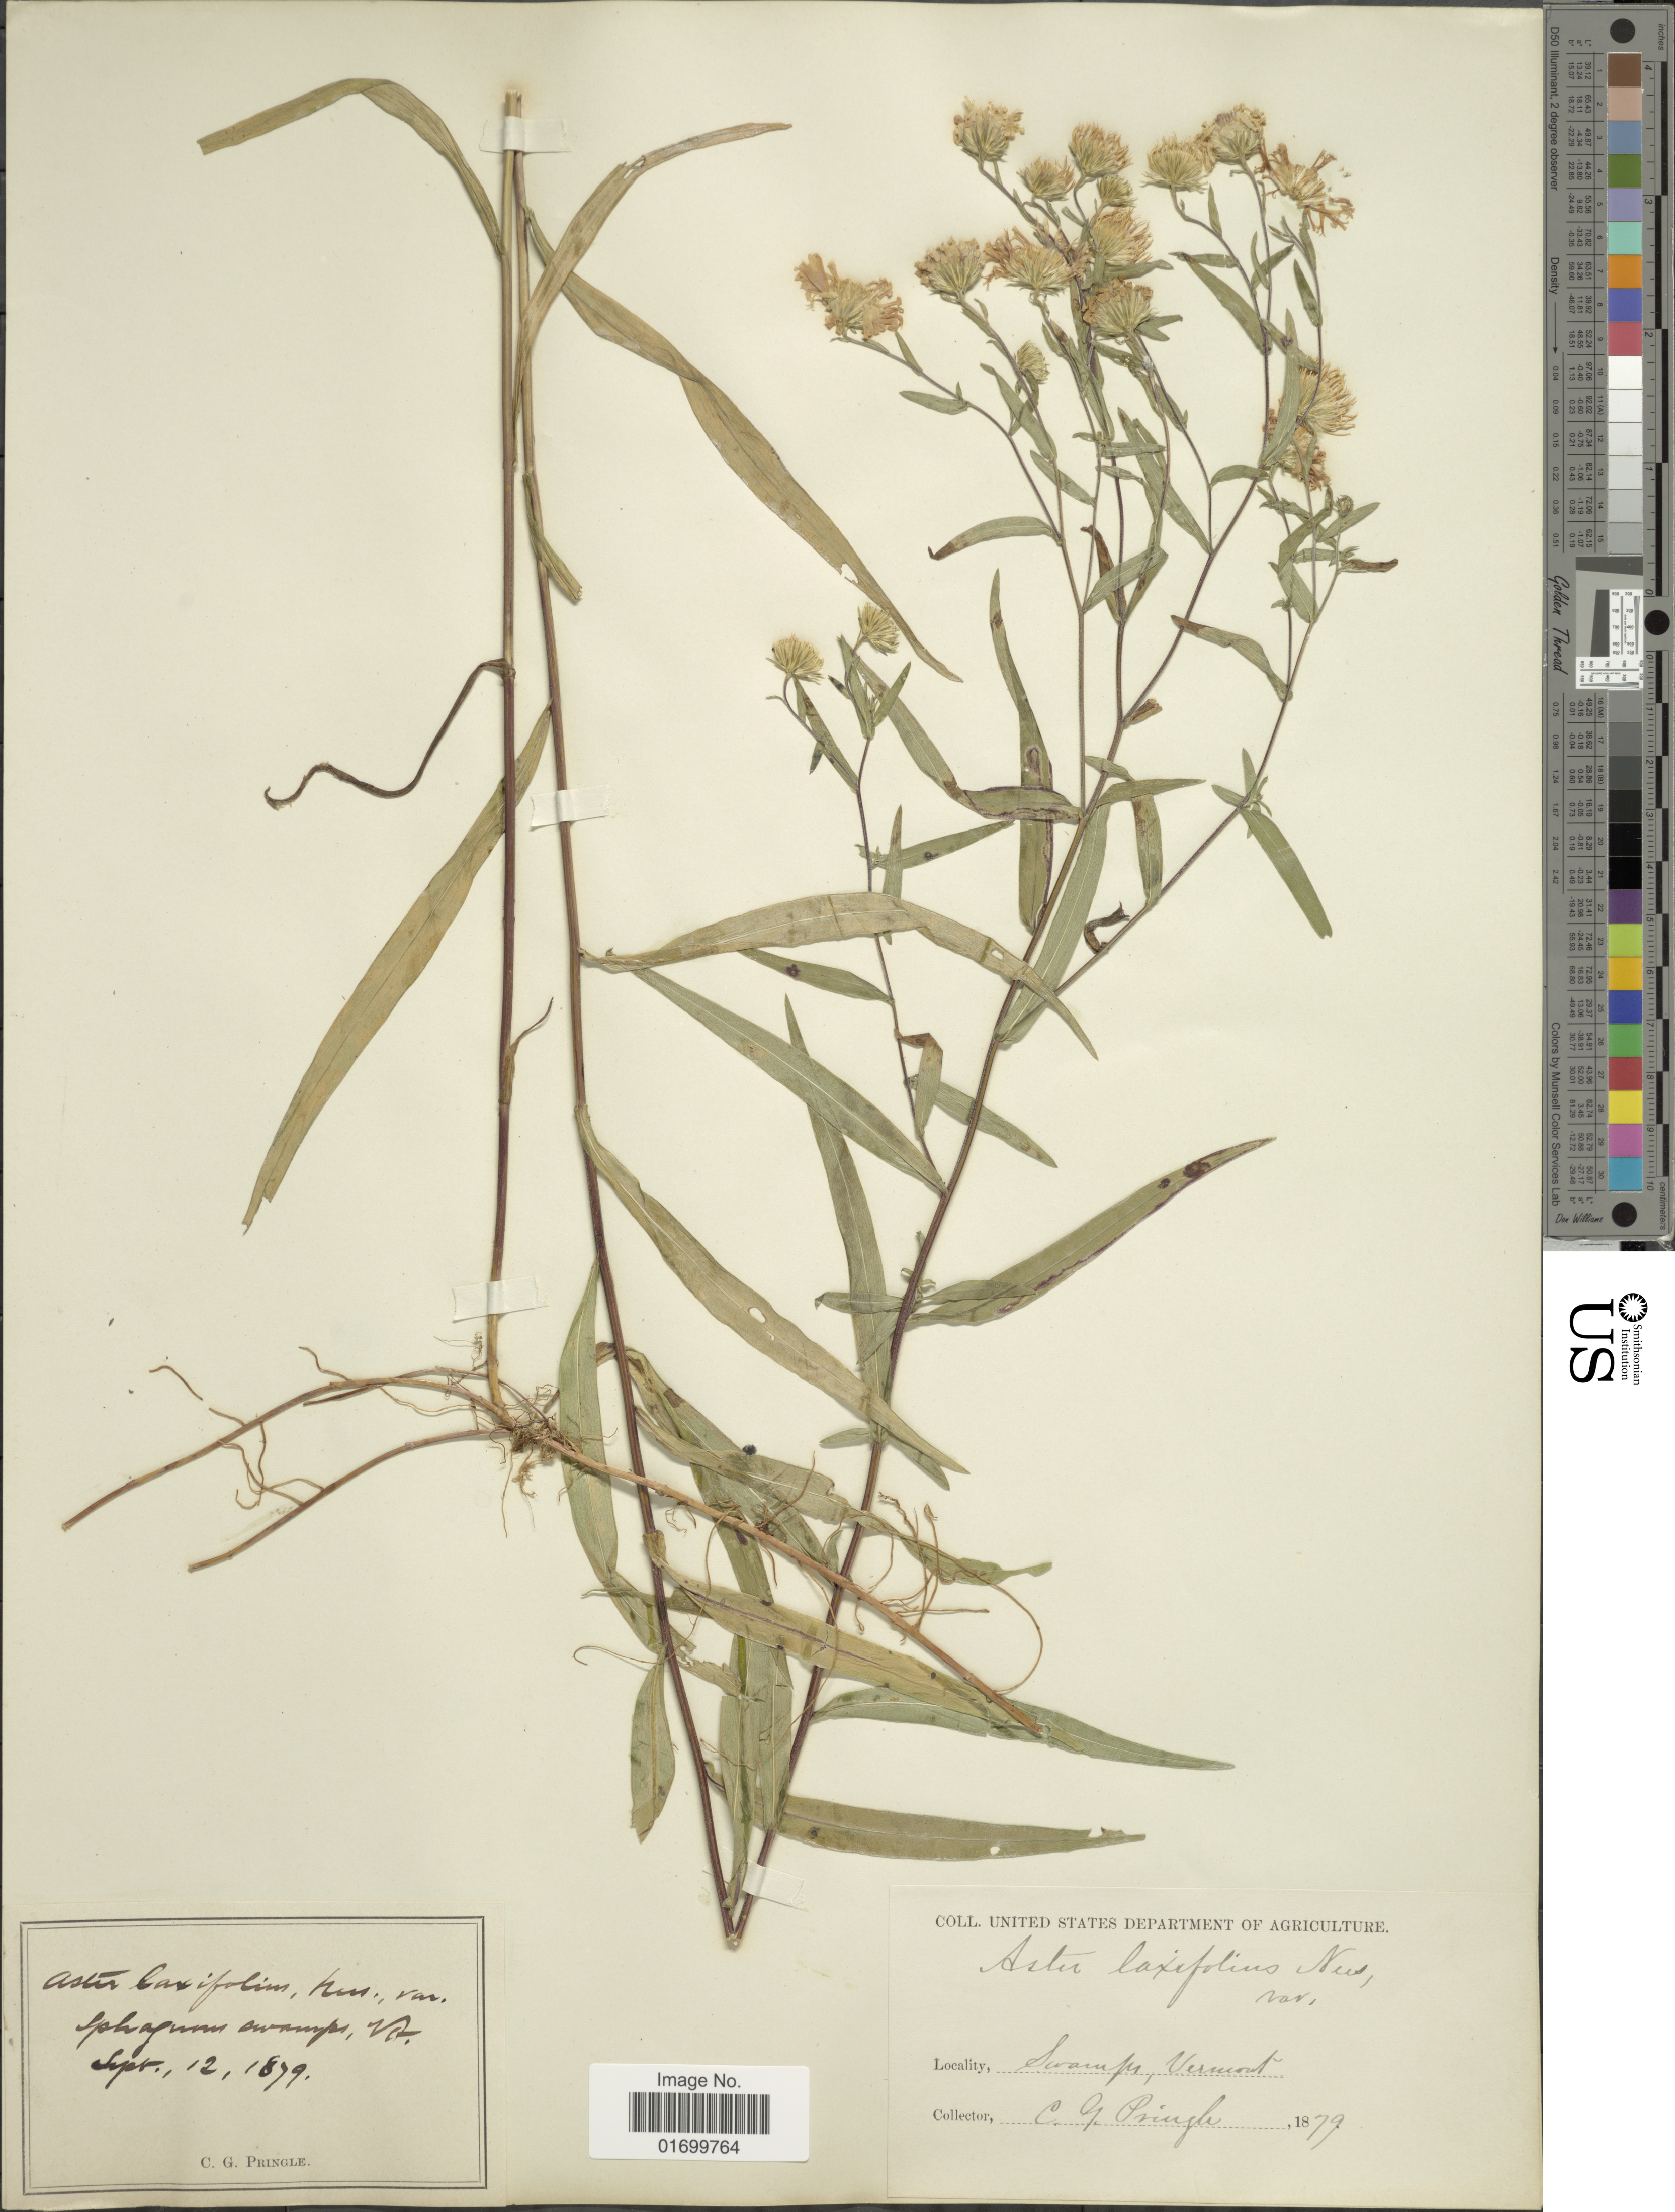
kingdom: Plantae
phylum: Tracheophyta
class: Magnoliopsida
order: Asterales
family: Asteraceae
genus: Symphyotrichum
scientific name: Symphyotrichum boreale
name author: (Torr. & A. Gray) Á. Löve & D. Löve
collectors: C. G. Pringle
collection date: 1879-09-12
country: United States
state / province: Vermont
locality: Swamps Vermont.